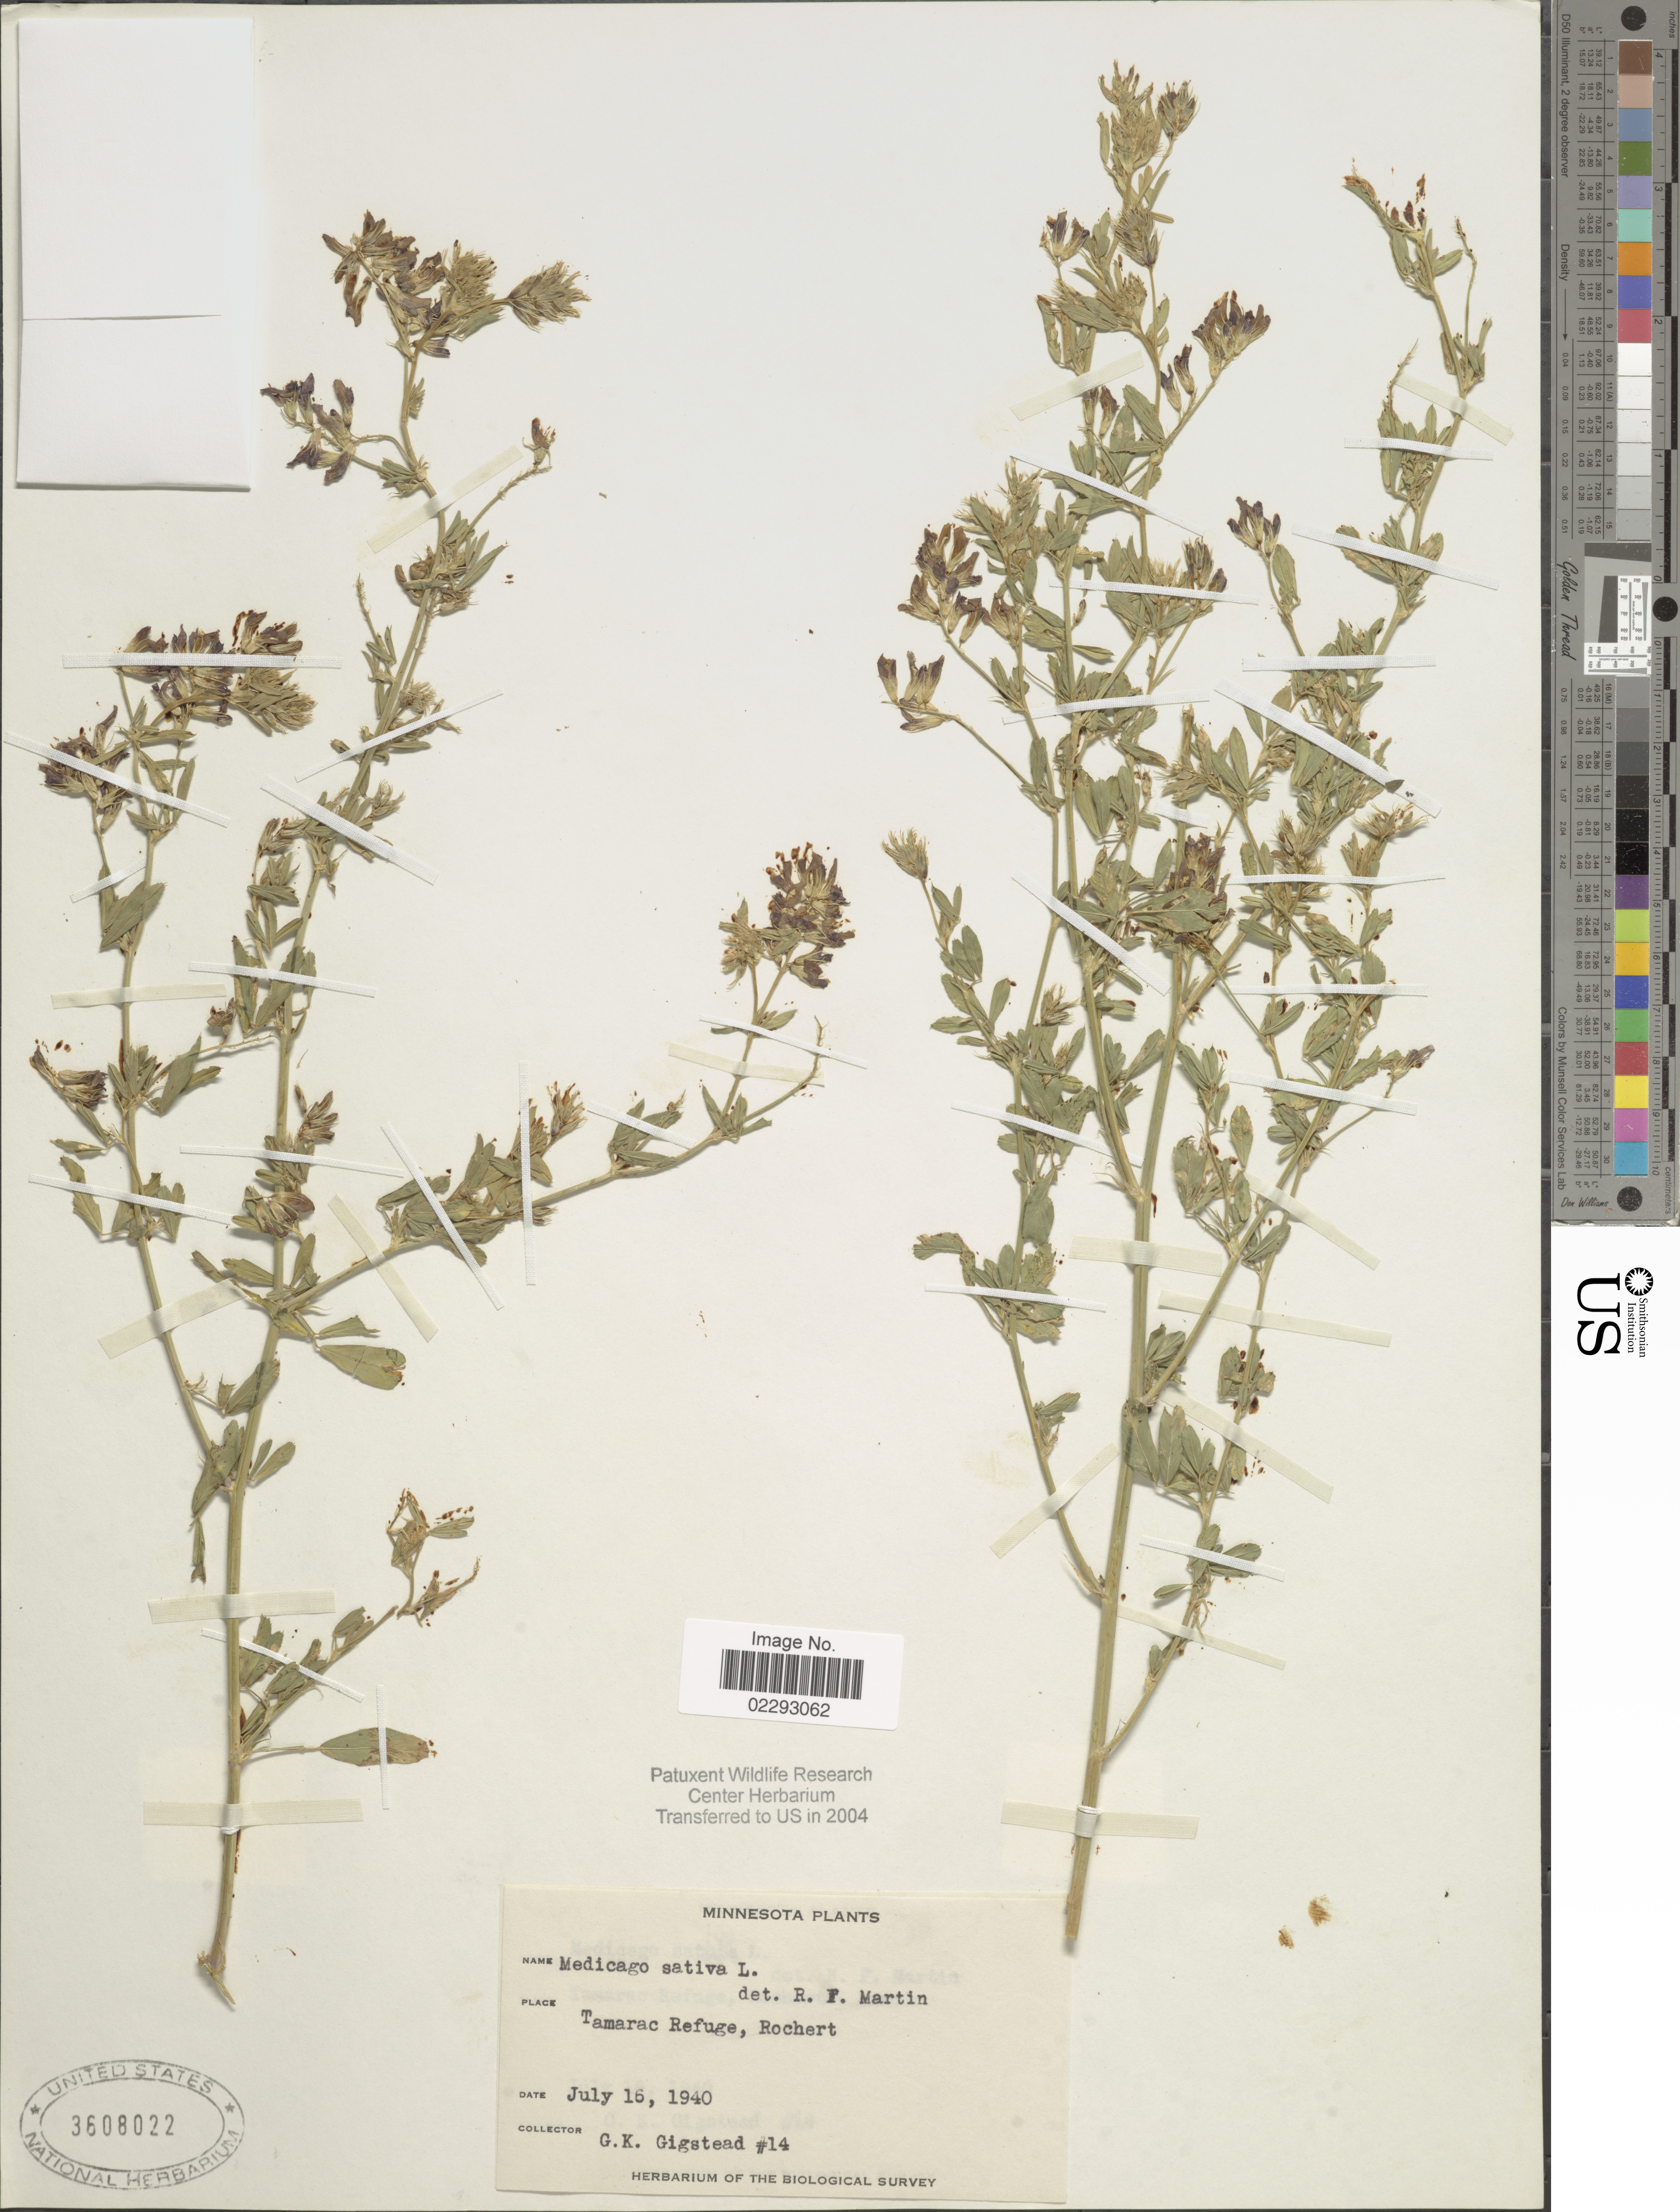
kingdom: Plantae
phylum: Tracheophyta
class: Magnoliopsida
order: Fabales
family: Fabaceae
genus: Medicago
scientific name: Medicago sativa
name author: L.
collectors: G. Gigstead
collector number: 14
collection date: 1940-07-16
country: United States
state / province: Minnesota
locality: Minnesota, Tamarac Refuge, Rochert.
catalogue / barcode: US 3608022